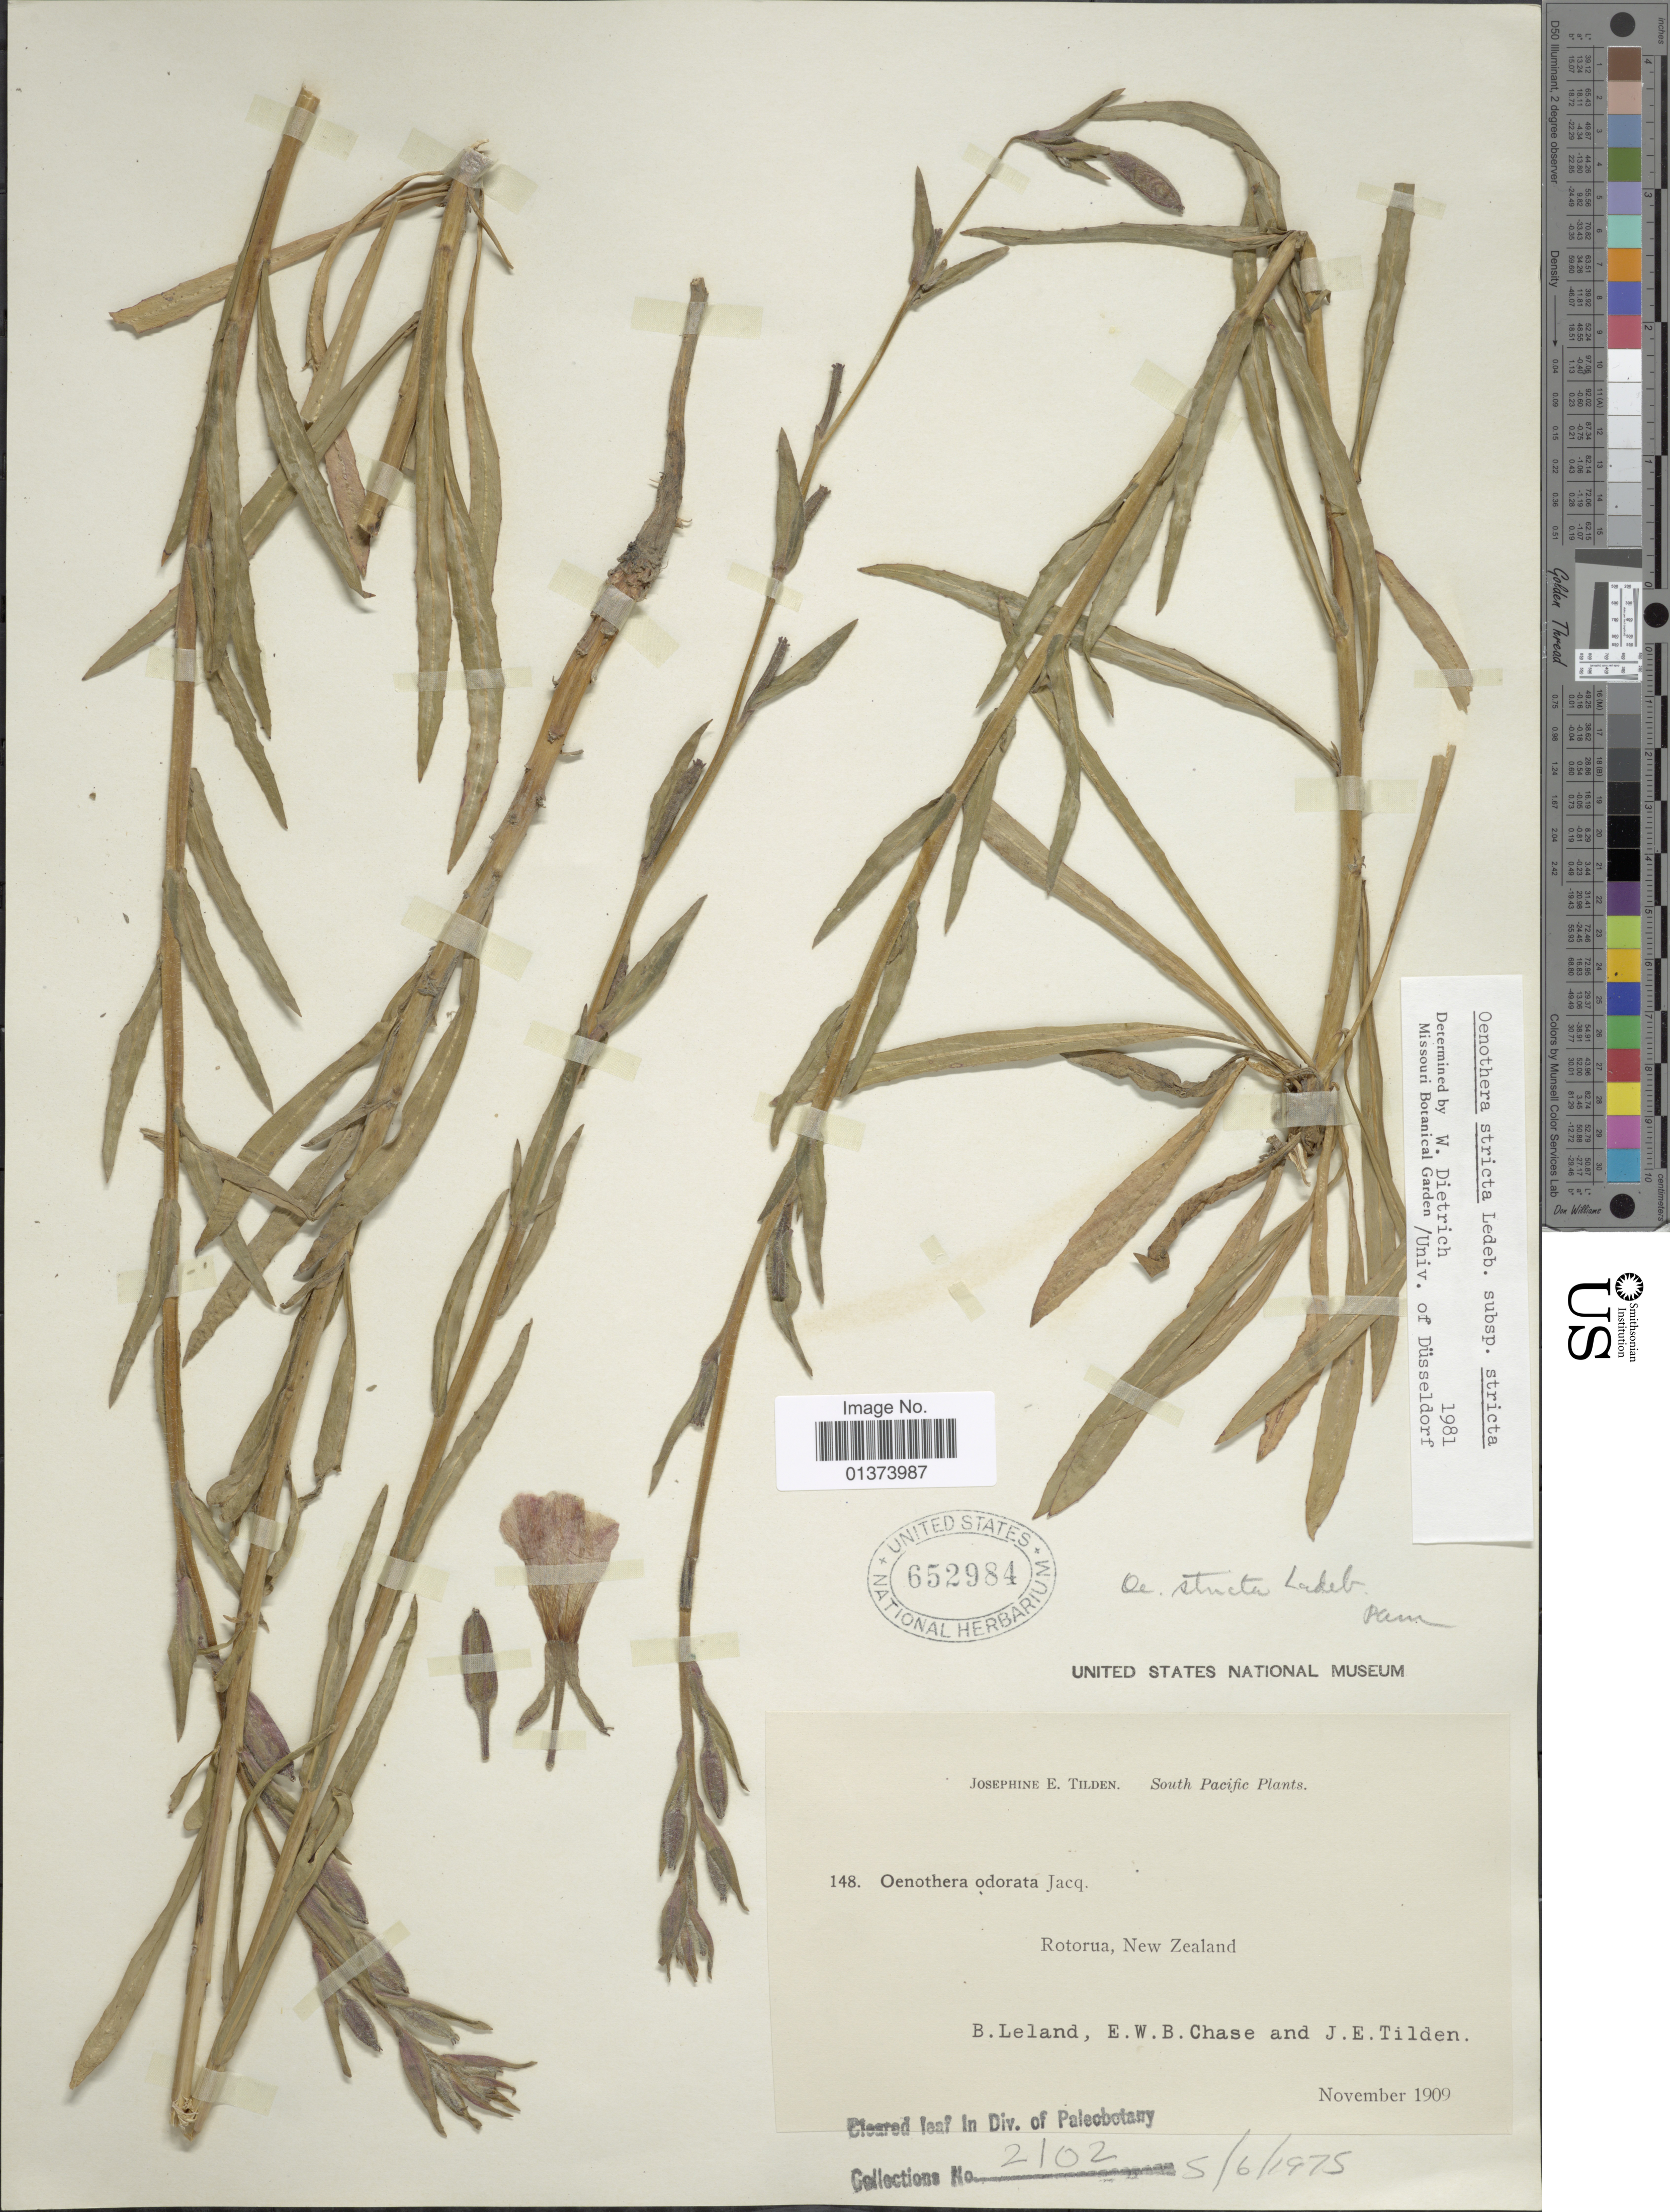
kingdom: Plantae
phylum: Tracheophyta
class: Magnoliopsida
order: Myrtales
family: Onagraceae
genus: Oenothera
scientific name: Oenothera stricta subsp. stricta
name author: Ledeb. ex Link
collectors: B. Leland, E. W. Chase & J. E. Tilden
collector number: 148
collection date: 1909-11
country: New Zealand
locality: South Pacific Plants, Rotorua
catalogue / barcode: US 652984